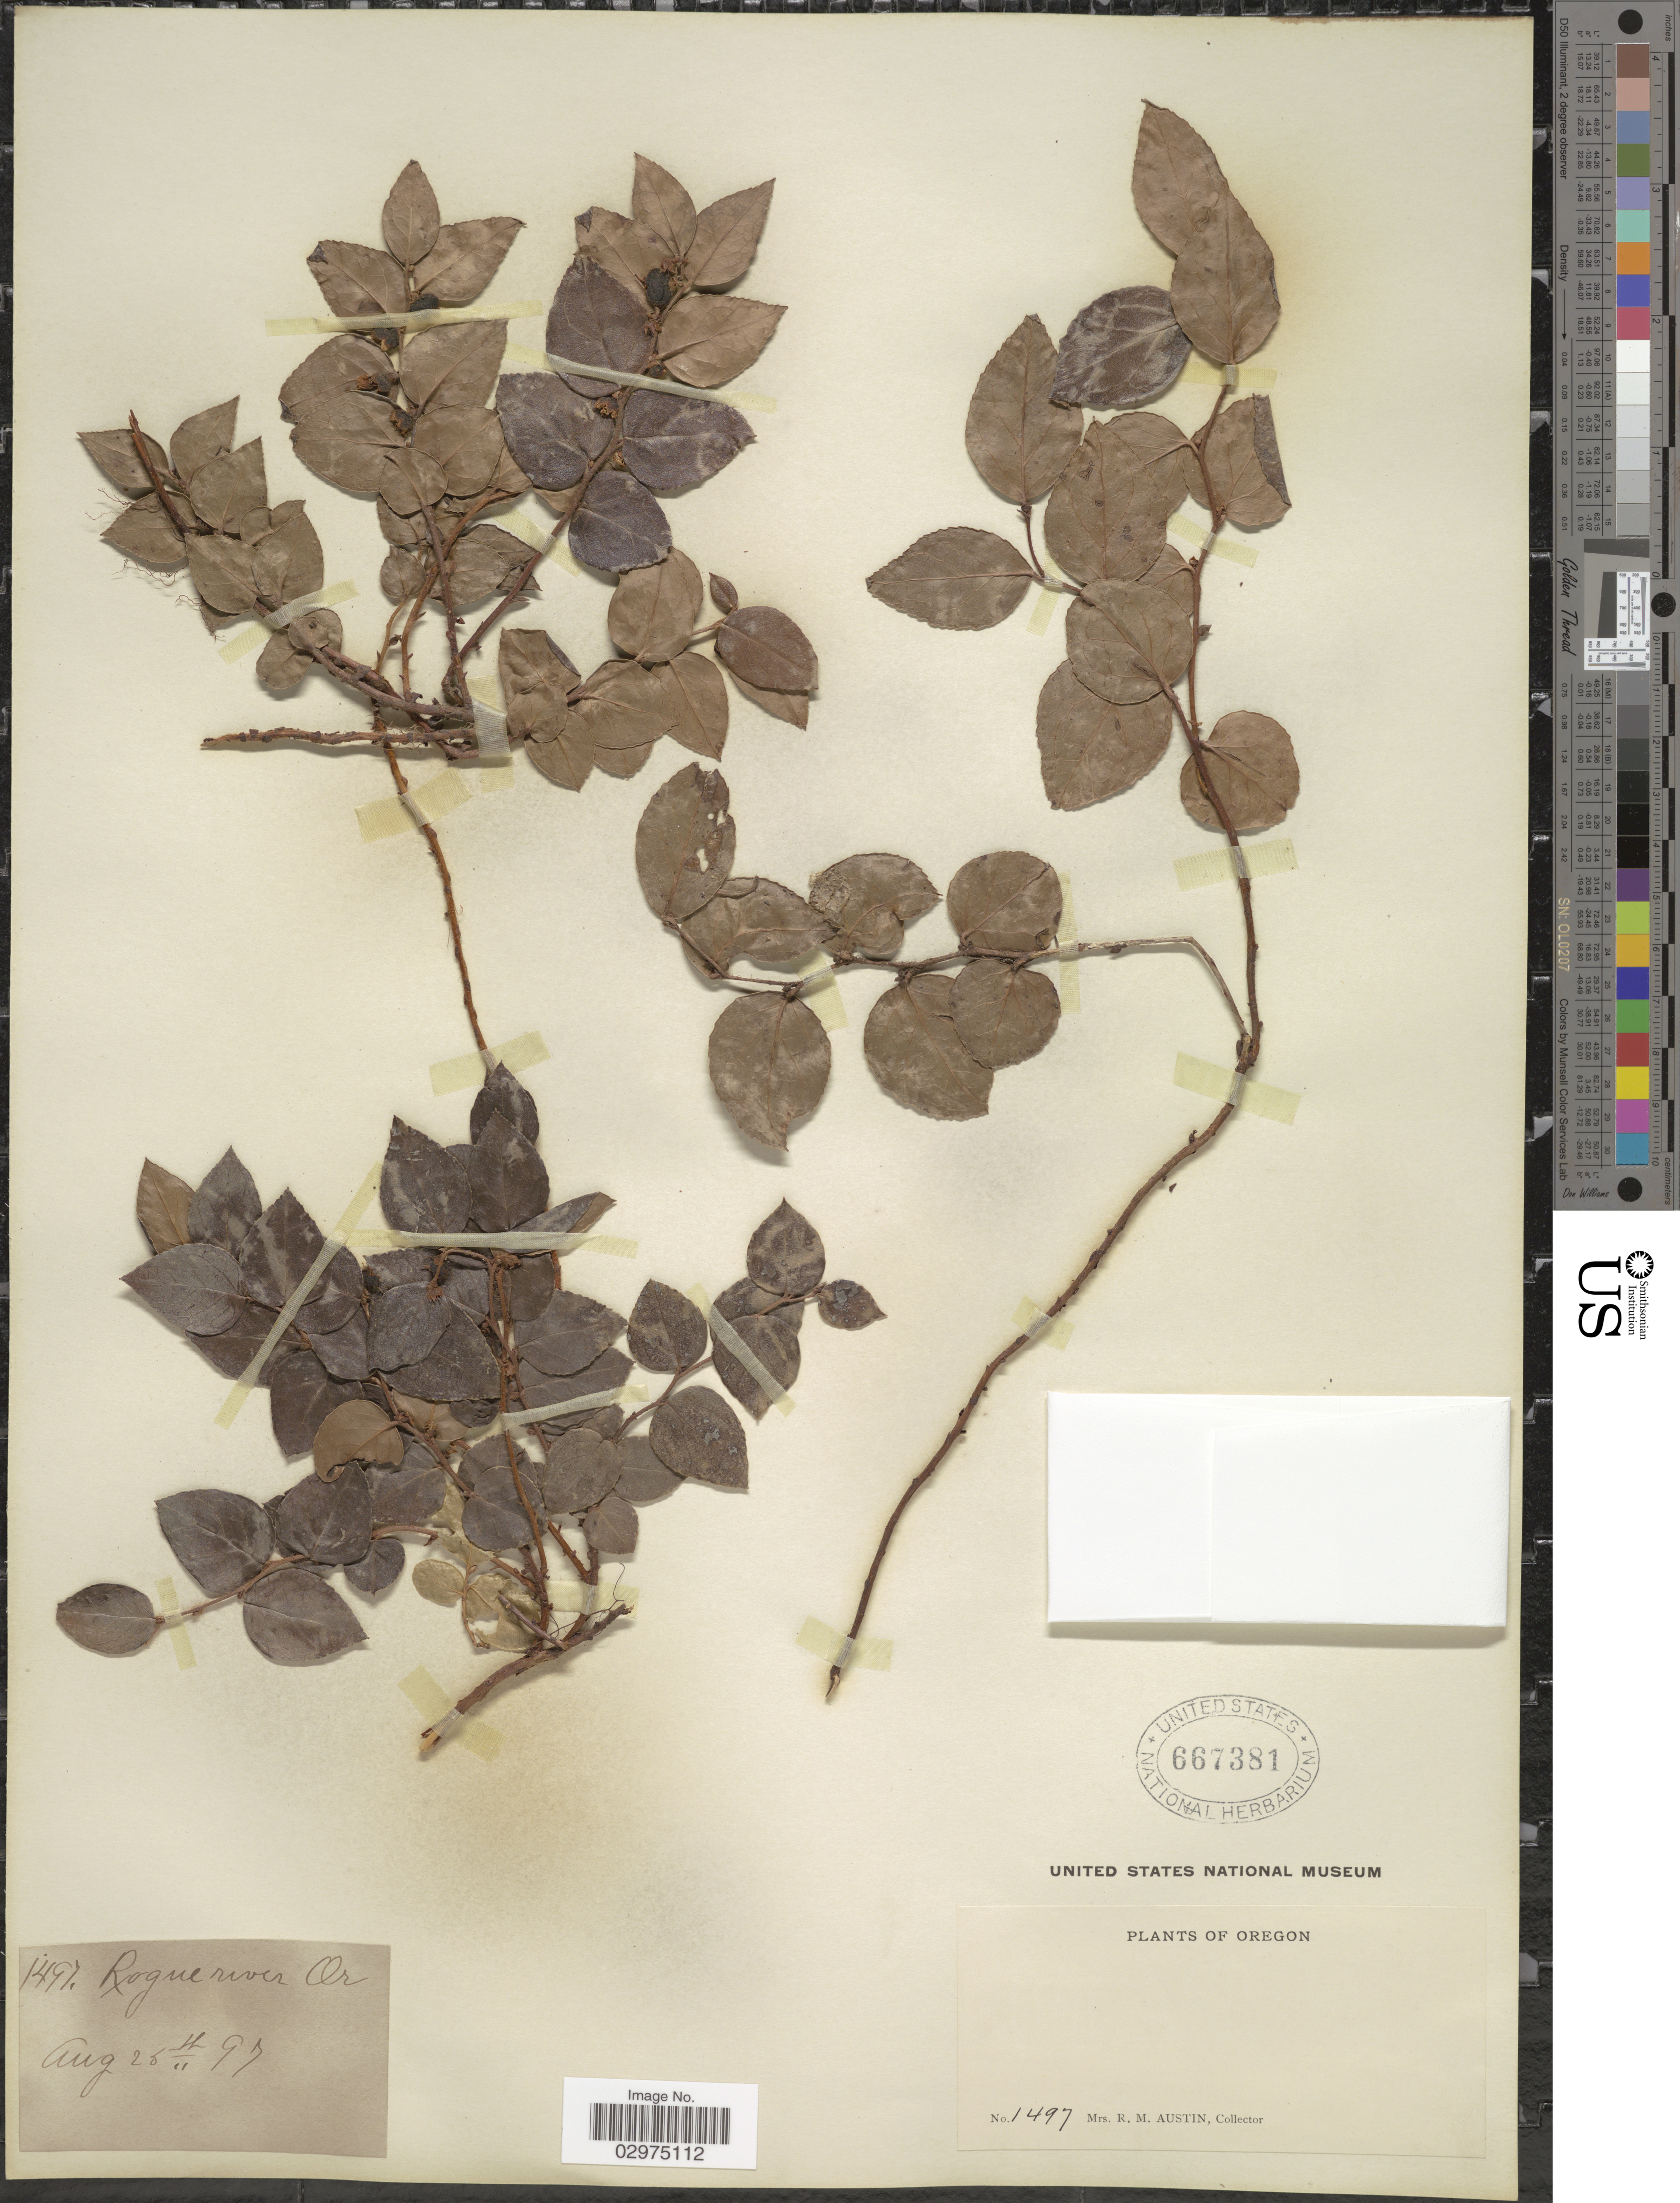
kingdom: Plantae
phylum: Tracheophyta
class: Magnoliopsida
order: Ericales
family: Ericaceae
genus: Gaultheria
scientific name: Gaultheria ovatifolia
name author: A. Gray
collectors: R. Austin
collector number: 1497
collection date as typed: Transcribed d/m/y: 25/8/97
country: United States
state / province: Oregon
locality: Rogue river.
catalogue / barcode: US 667381